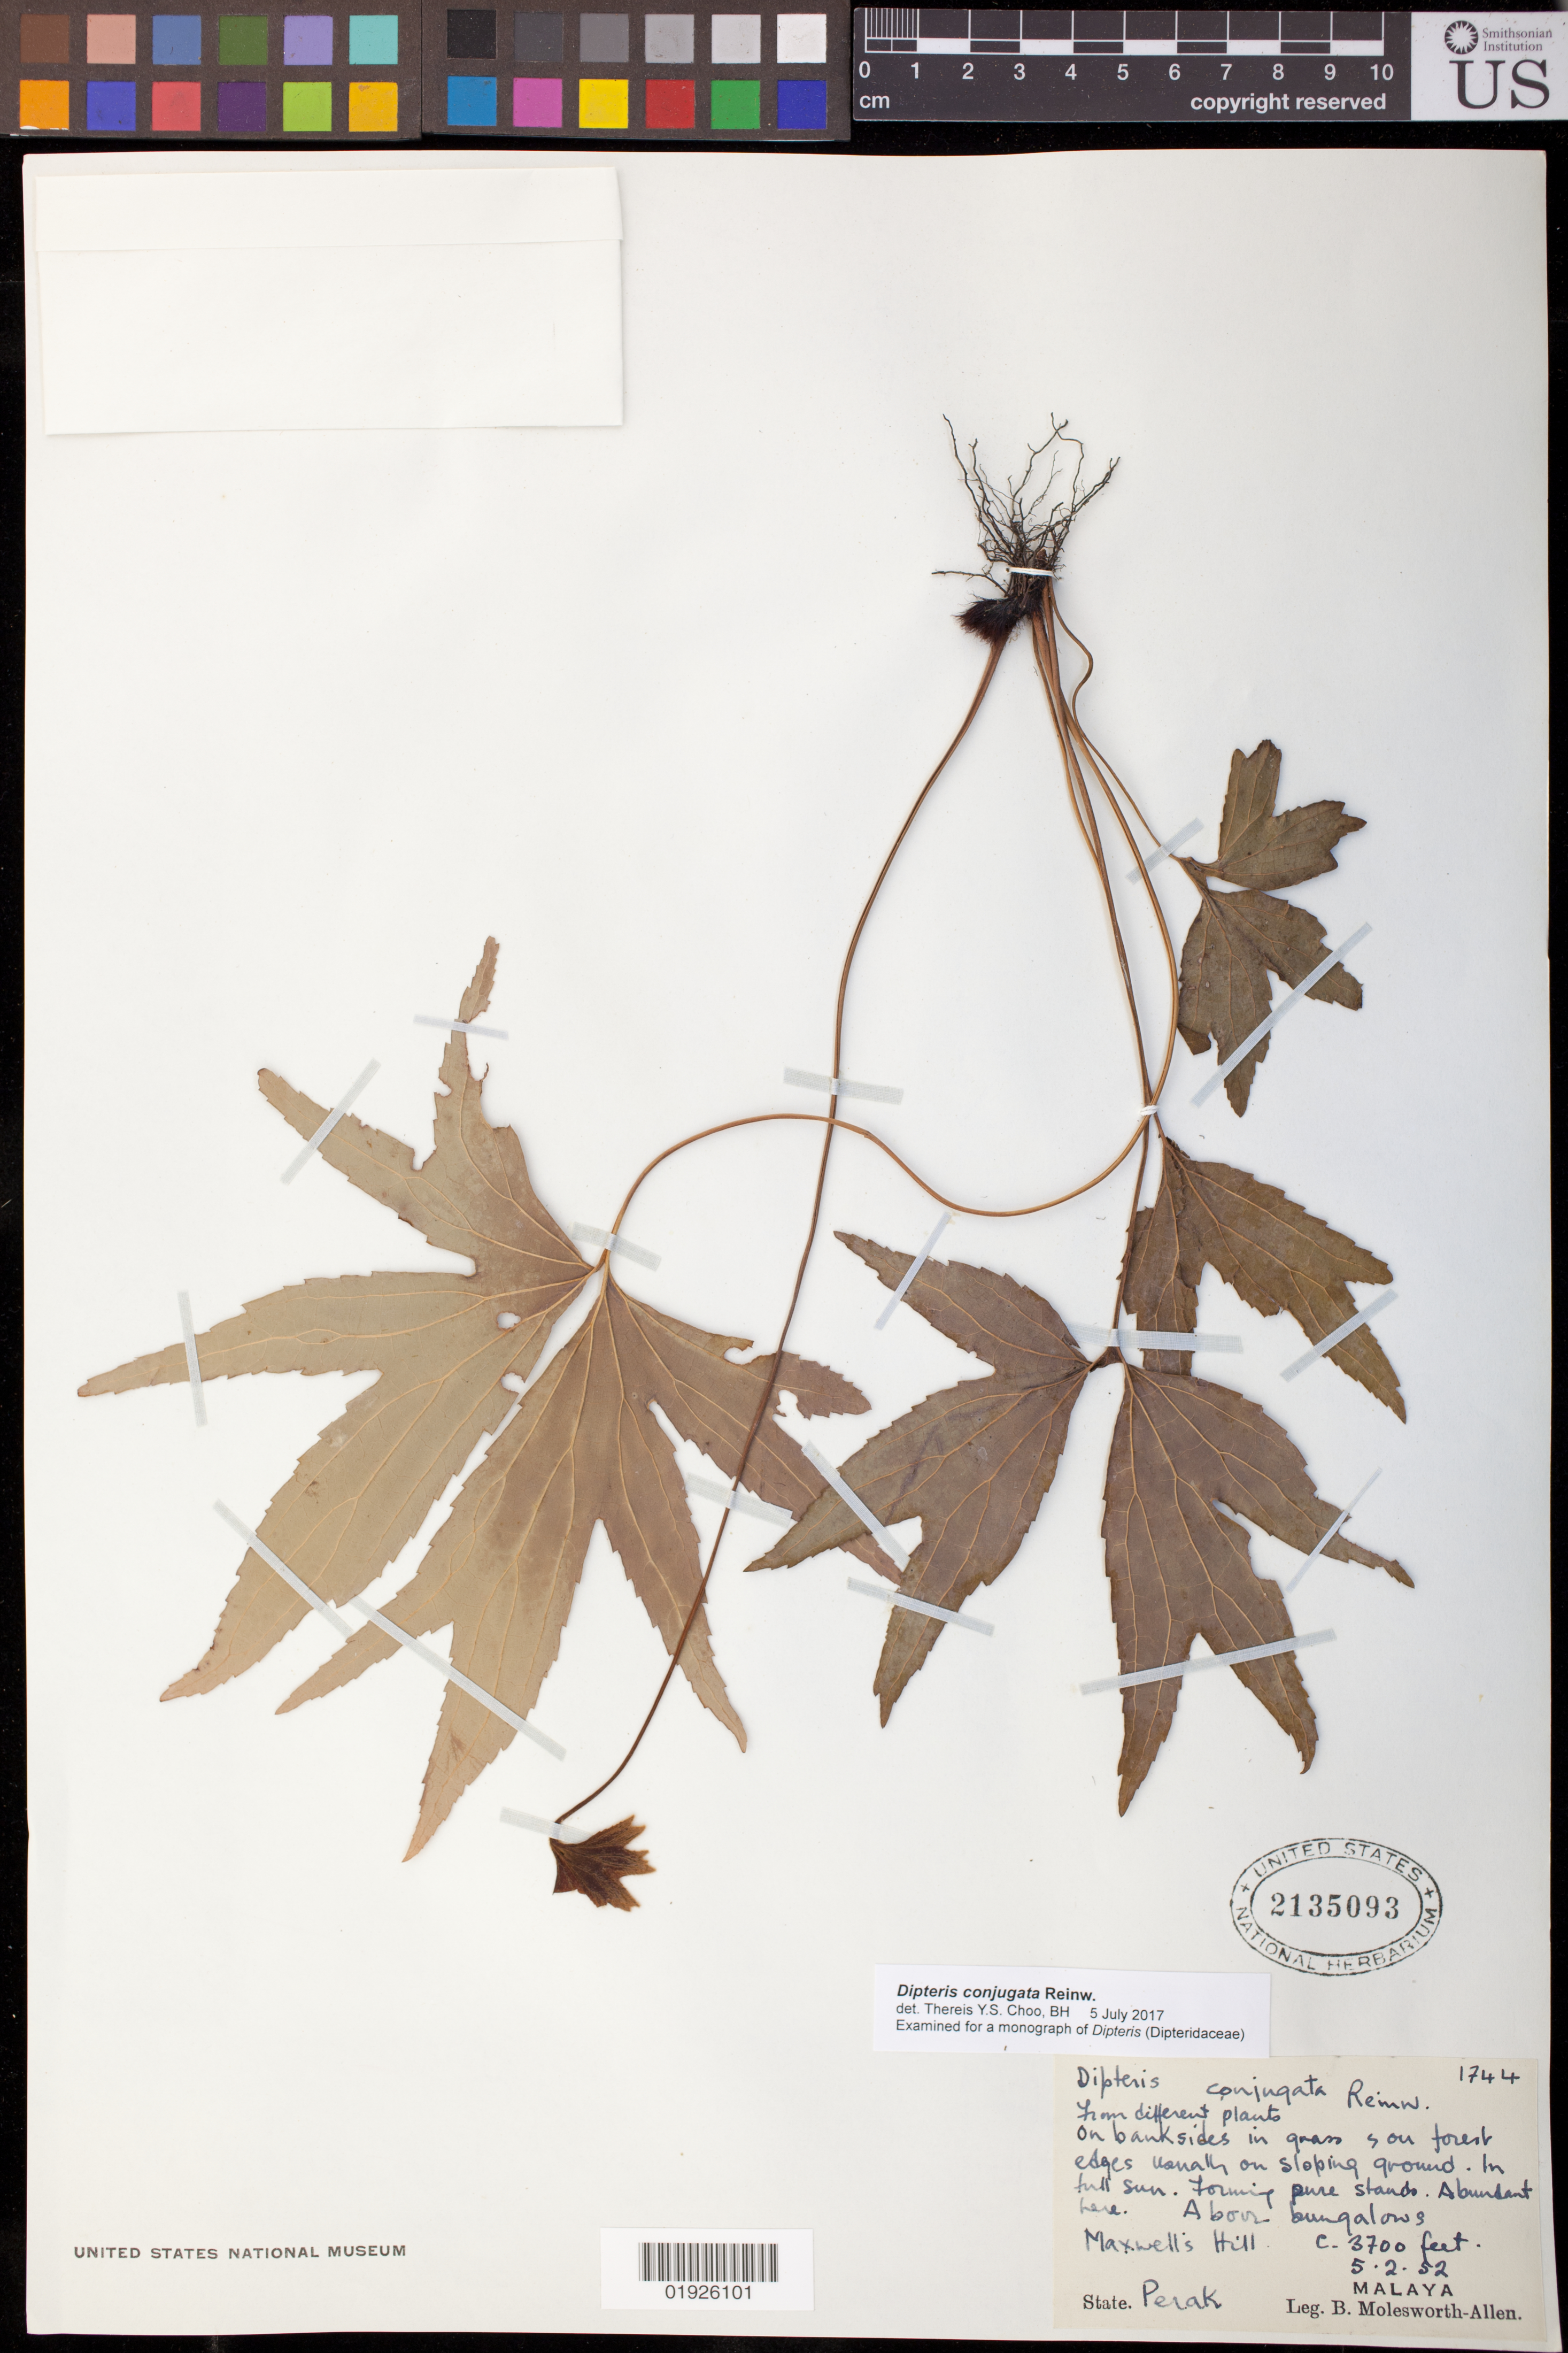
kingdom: Plantae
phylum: Tracheophyta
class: Polypodiopsida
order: Gleicheniales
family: Dipteridaceae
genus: Dipteris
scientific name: Dipteris conjugata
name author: Reinw.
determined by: Choo, Thereis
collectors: B. E. G. Molesworth-Allen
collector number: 1744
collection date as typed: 5.2.52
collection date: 1952-02-05 or 1952-05-02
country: Malaysia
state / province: Perak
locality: Maxwells Hill, Perak.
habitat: On banksides in grass on forest edges usually on sloping ground. In full sun. About bungalows.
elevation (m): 1128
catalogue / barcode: US 2135093